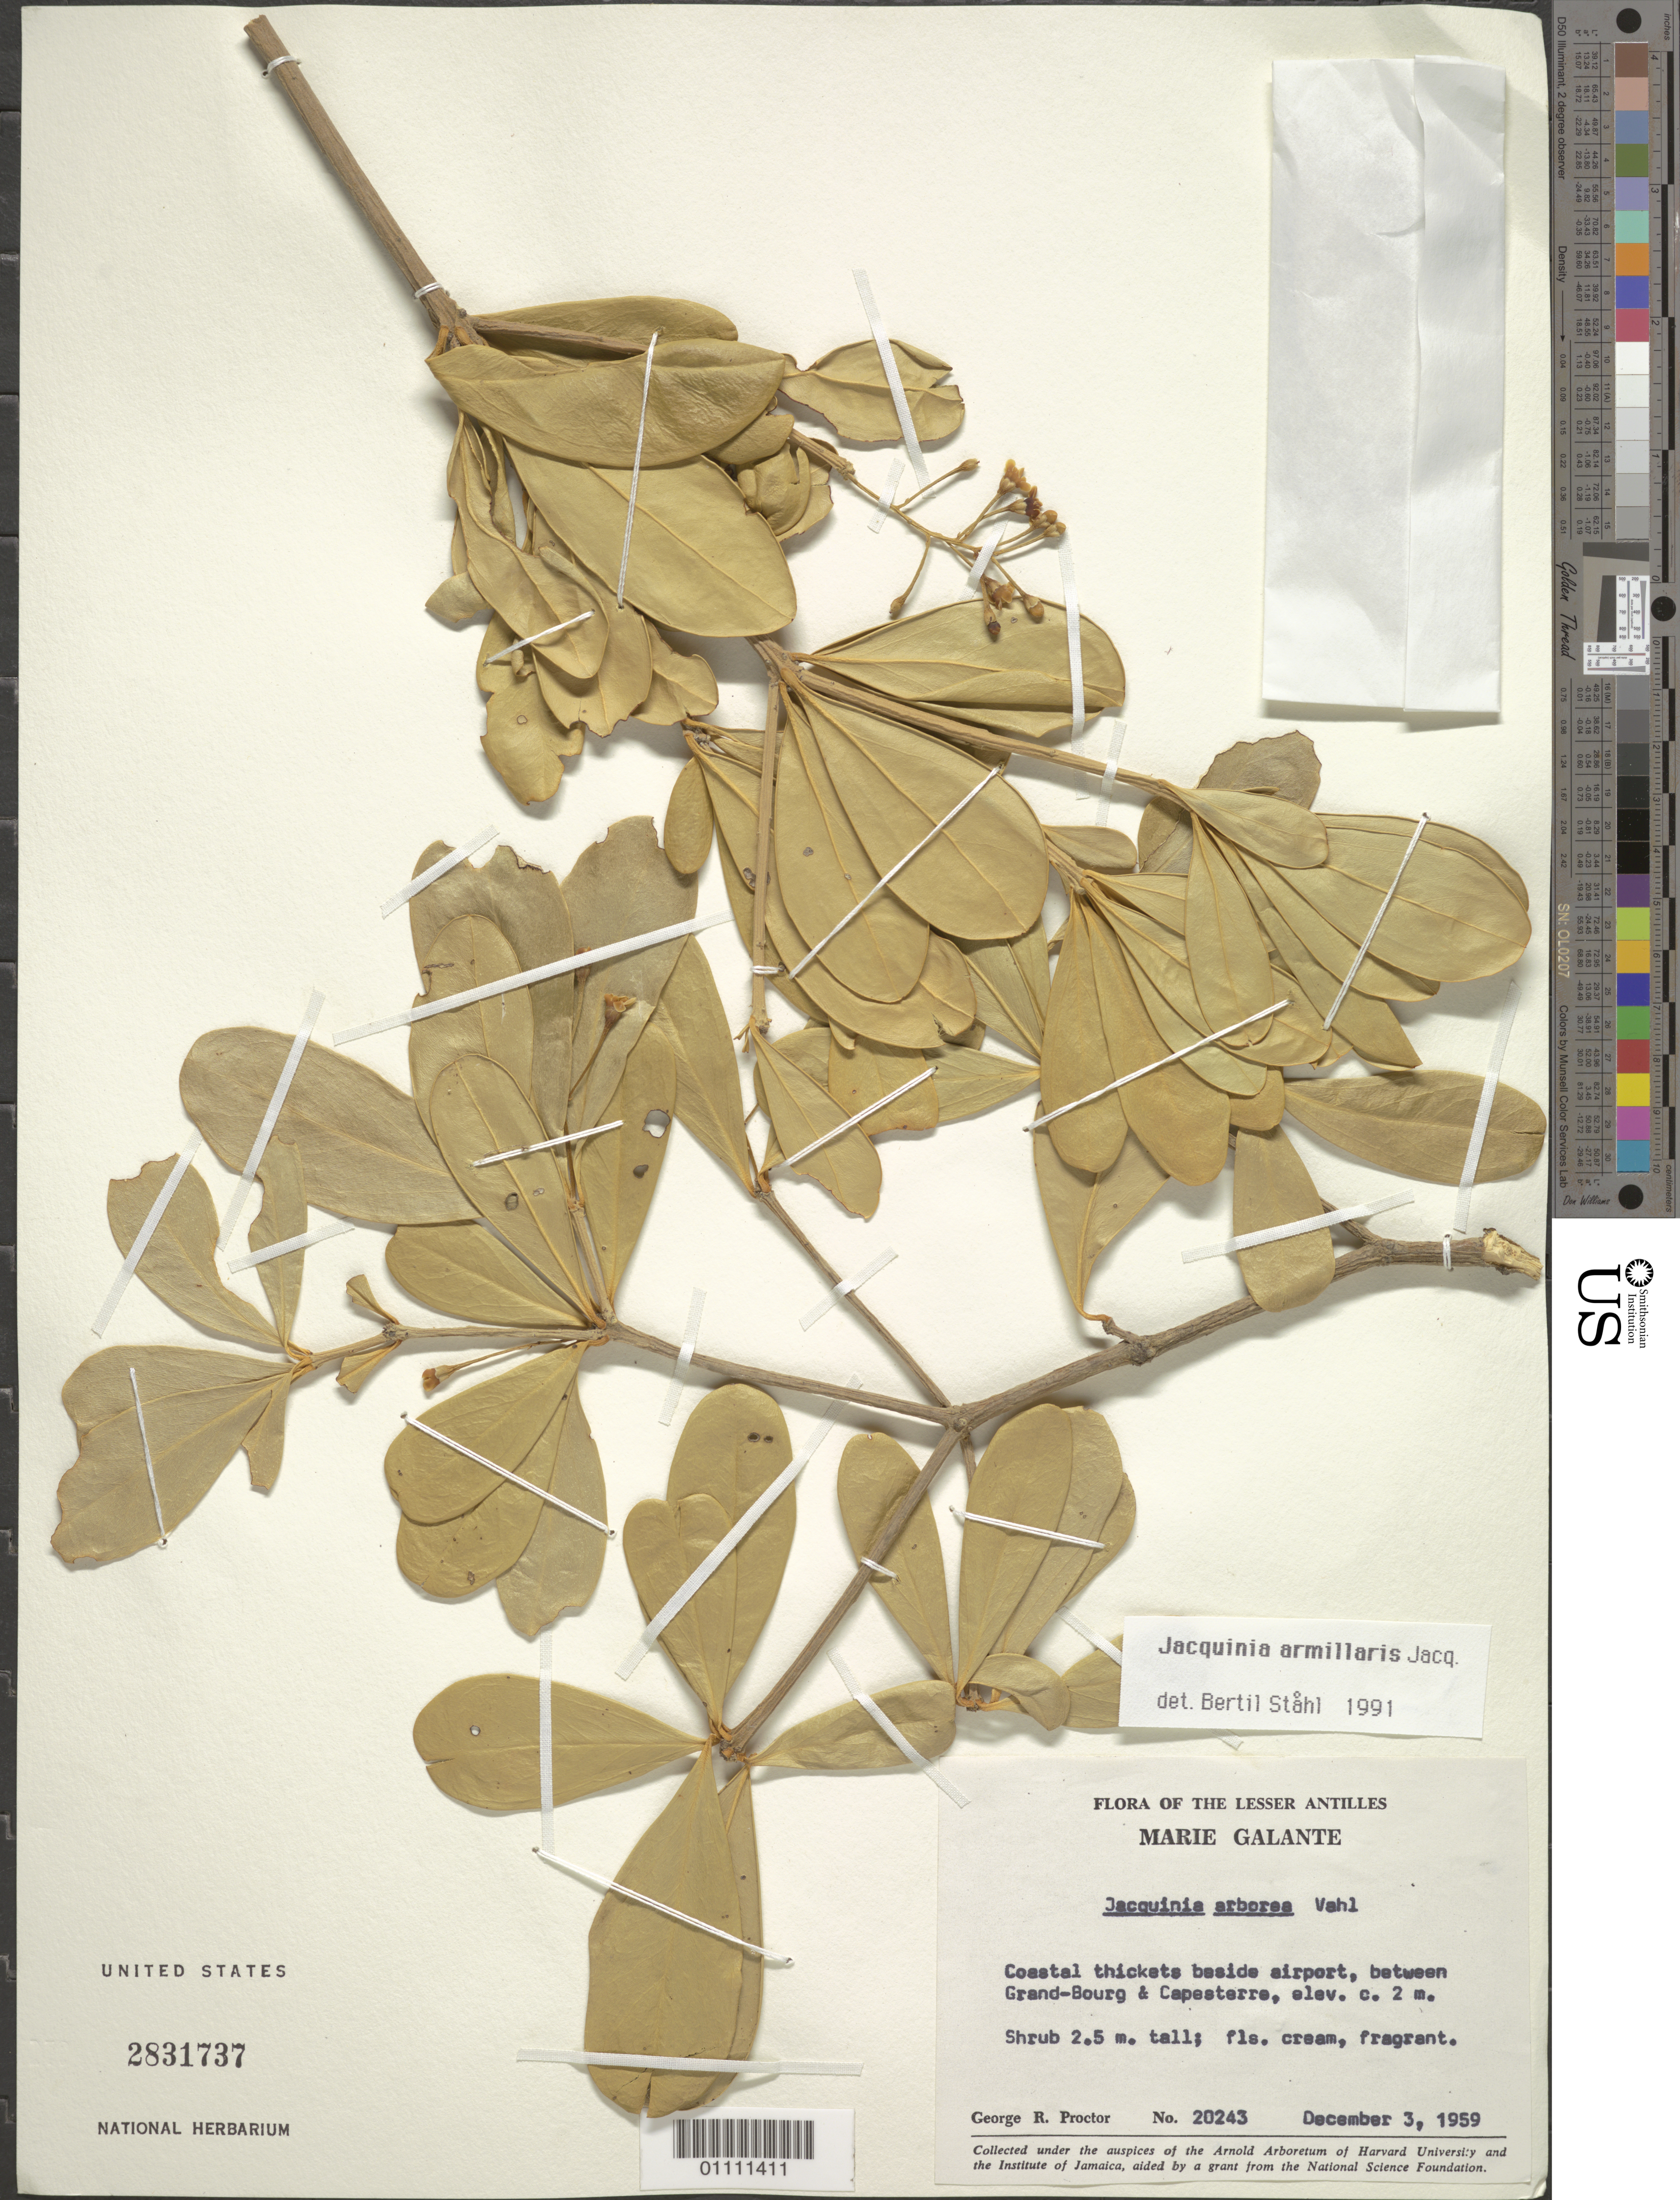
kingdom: Plantae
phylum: Tracheophyta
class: Magnoliopsida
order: Ericales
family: Primulaceae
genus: Jacquinia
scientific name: Jacquinia armillaris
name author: Jacq.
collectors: G. R. Proctor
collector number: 20243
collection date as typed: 03 Dec 1959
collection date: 1959-12-03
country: Guadeloupe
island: Marie Galante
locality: Coastal thickets beside airport, between Grand-Bourg and Capesterre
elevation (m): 2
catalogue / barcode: US 2831737